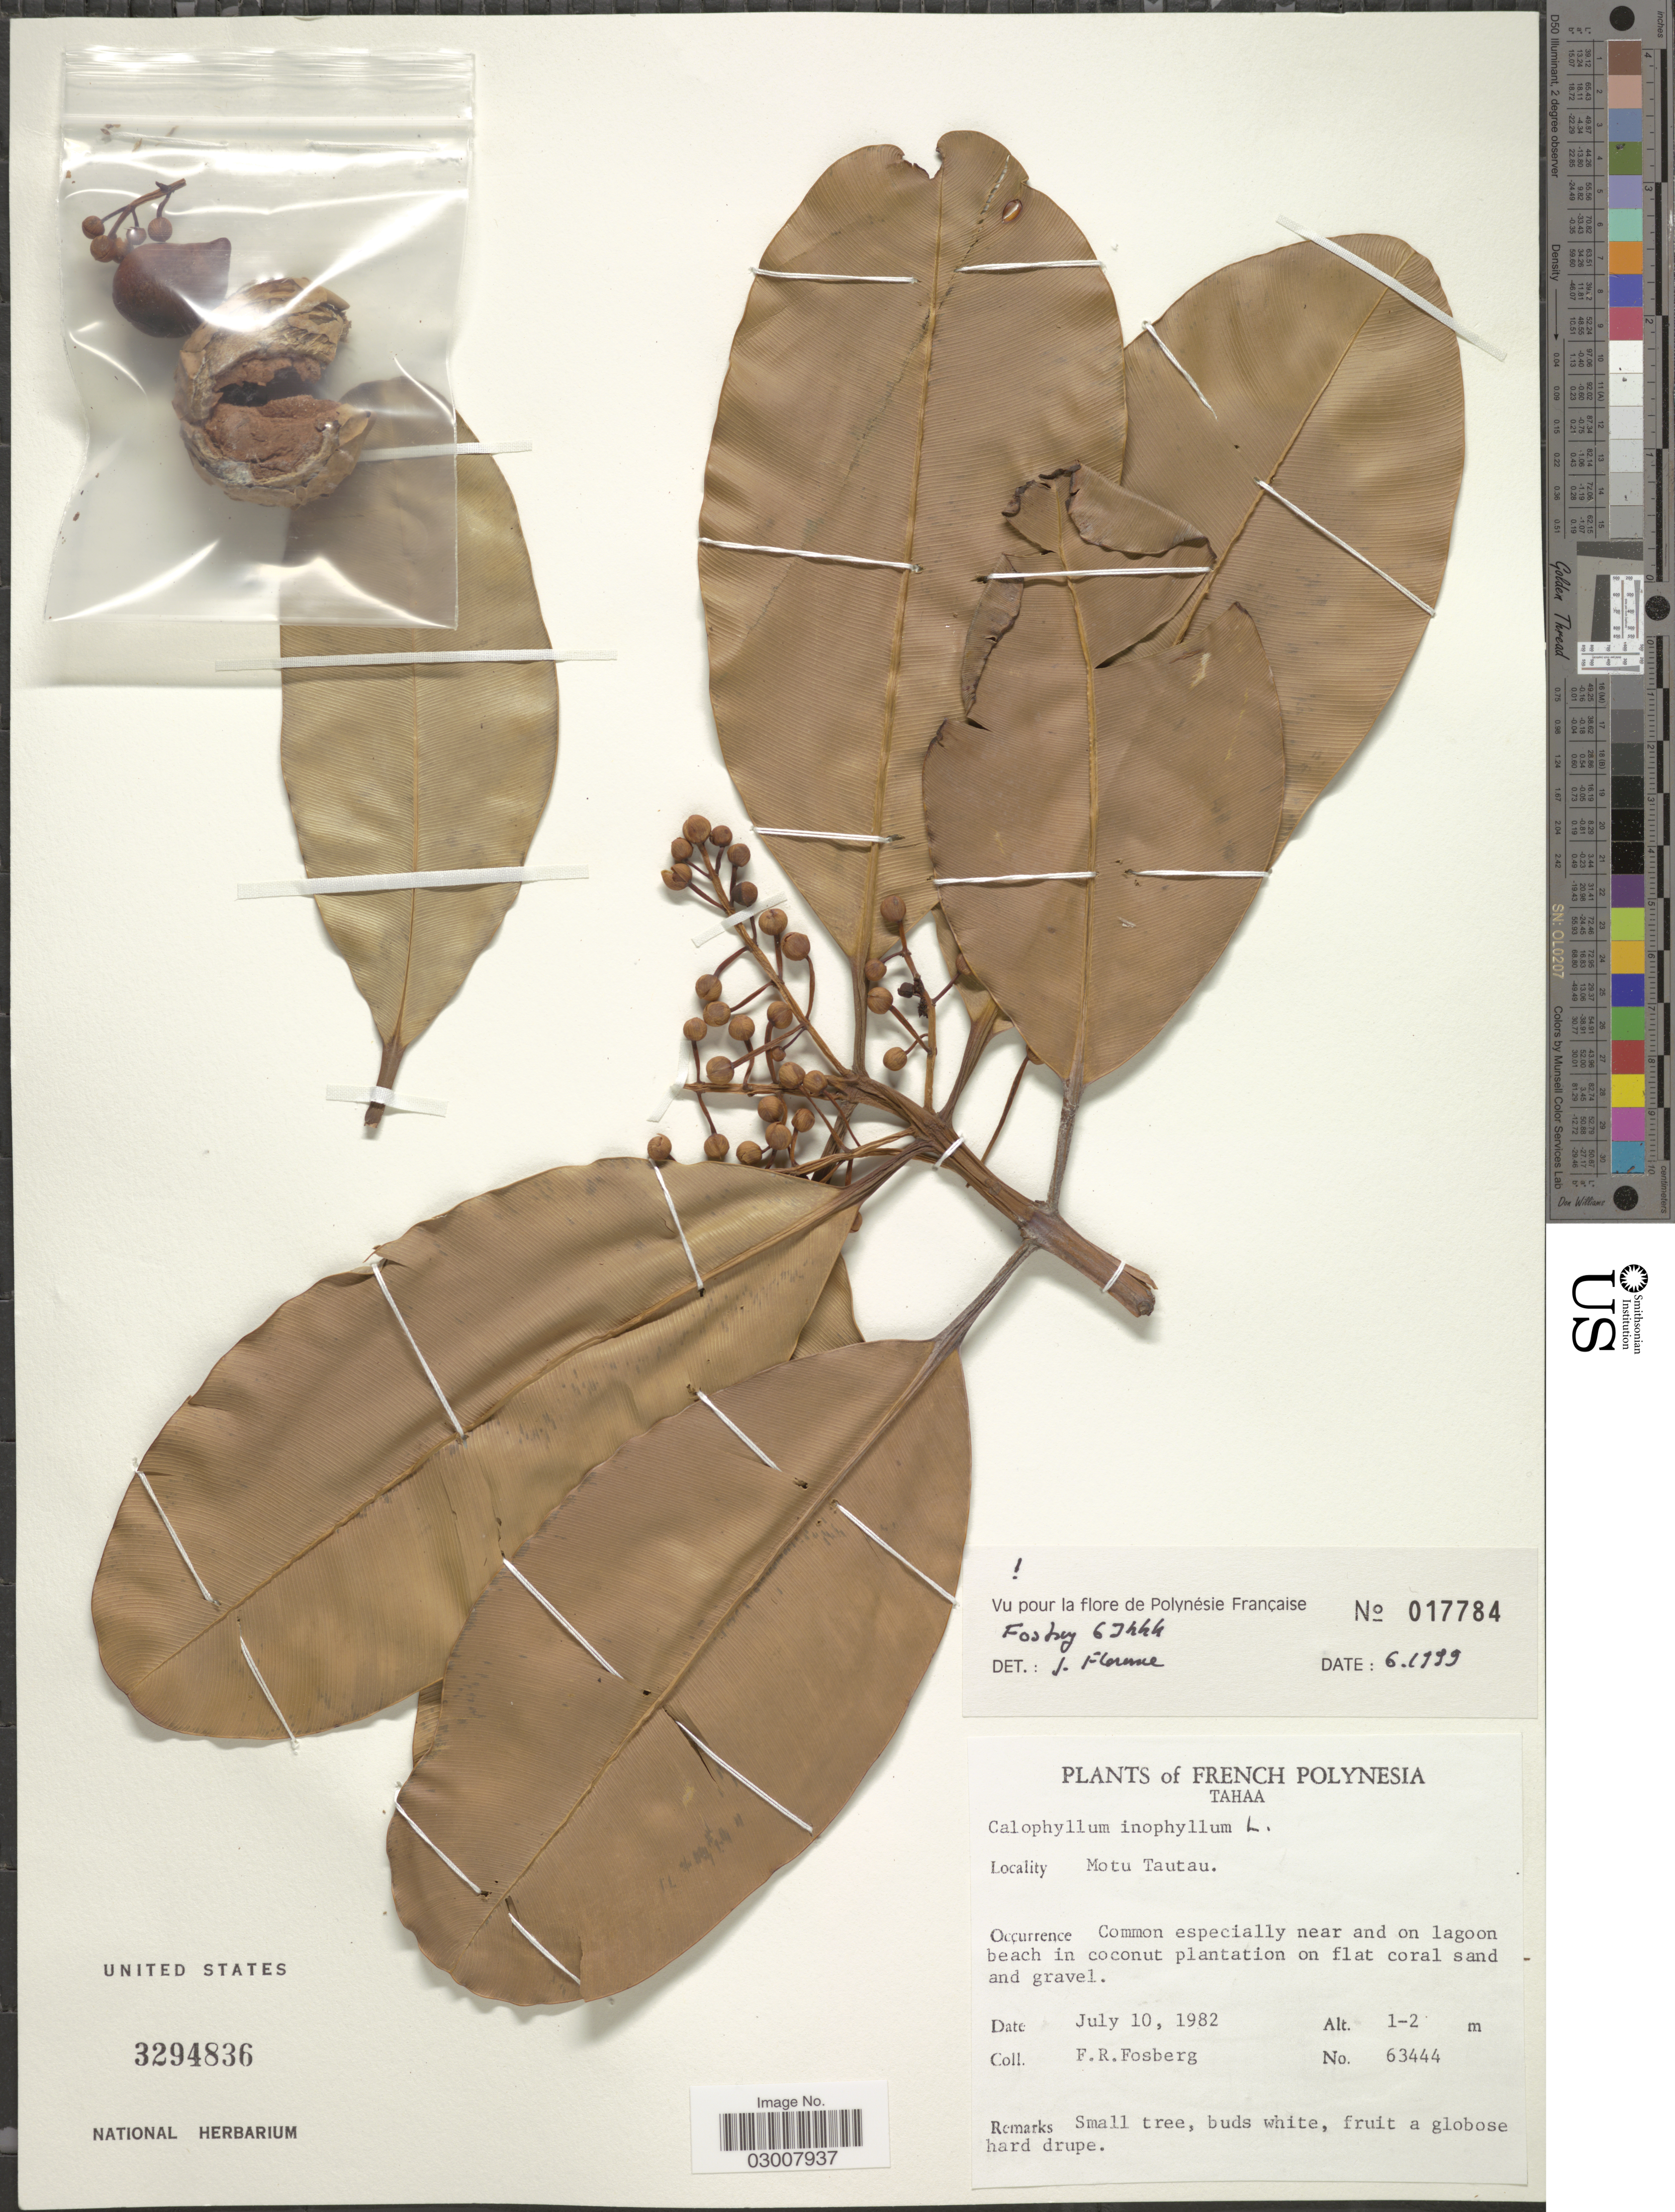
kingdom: Plantae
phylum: Tracheophyta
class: Magnoliopsida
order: Malpighiales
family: Calophyllaceae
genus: Calophyllum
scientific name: Calophyllum inophyllum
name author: L.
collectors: F. R. Fosberg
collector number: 63444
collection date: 1982-07-10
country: French Polynesia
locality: Tahaa. Motu Tautau.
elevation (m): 1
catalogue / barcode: US 3294836